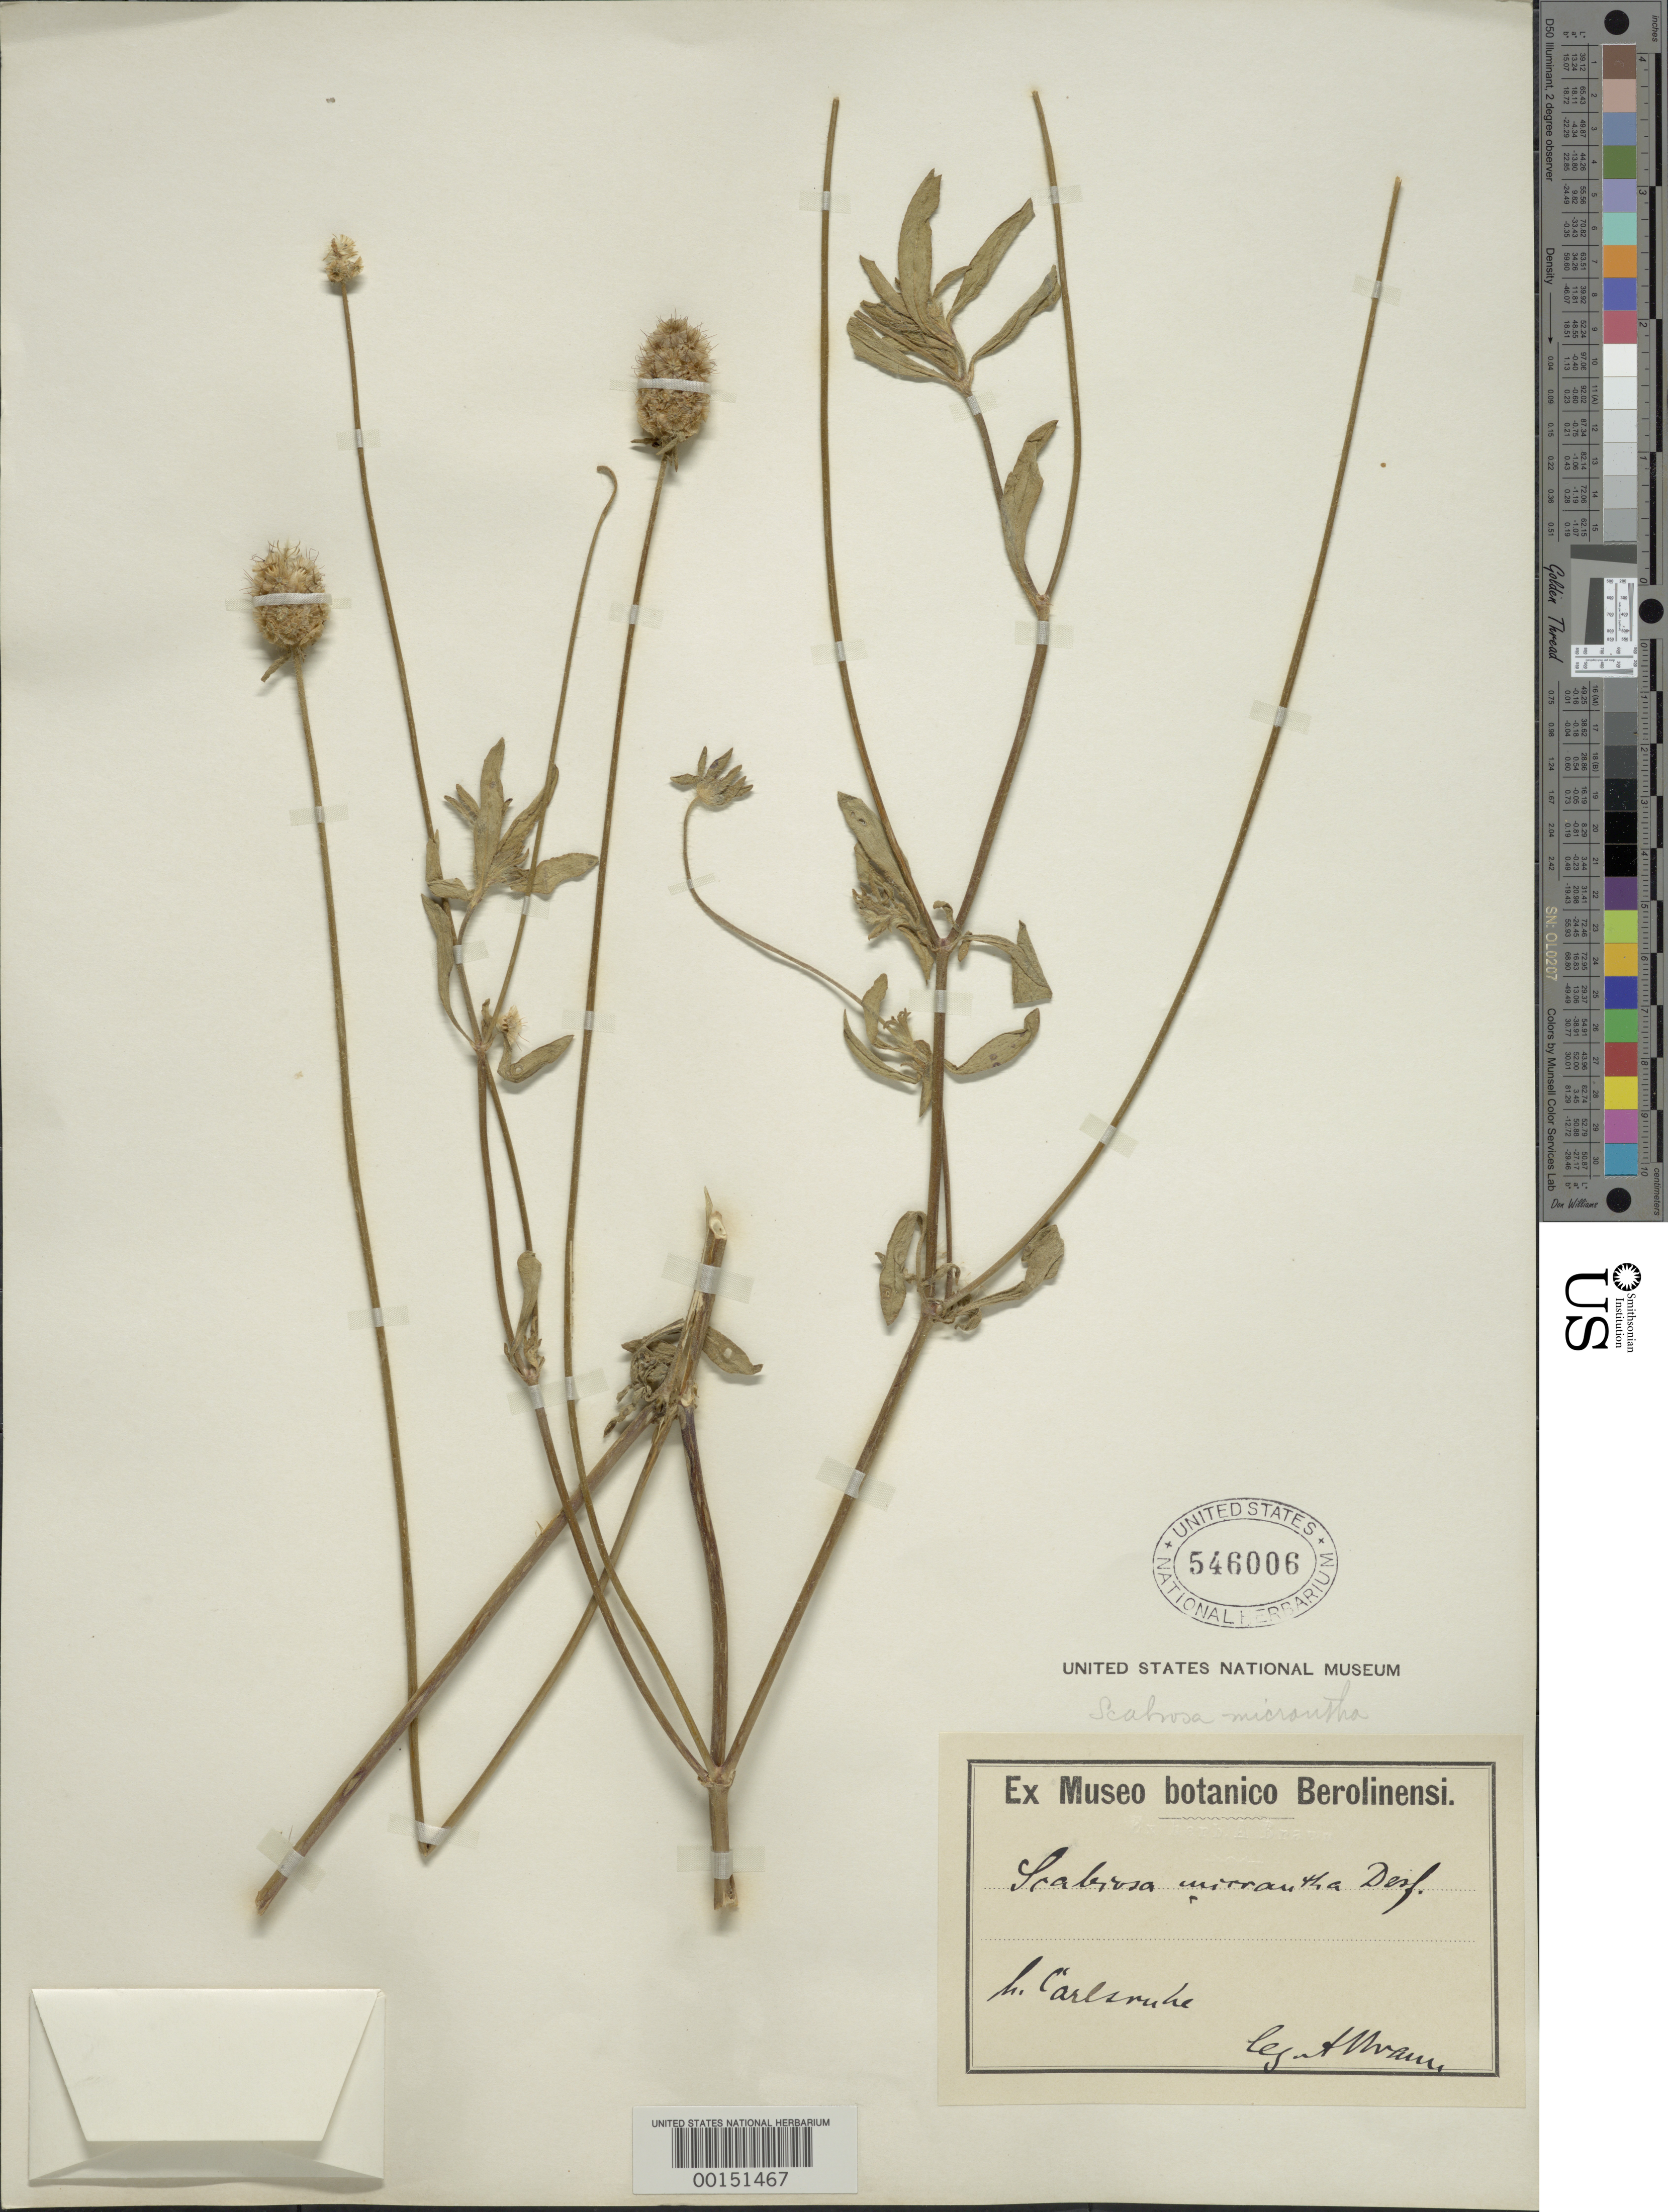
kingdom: Plantae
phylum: Tracheophyta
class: Magnoliopsida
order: Dipsacales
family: Caprifoliaceae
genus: Scabiosa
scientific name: Scabiosa micrantha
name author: Desf.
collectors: A. Braun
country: Germany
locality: Carlsruhe [Karlsruhe]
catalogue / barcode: US 546006